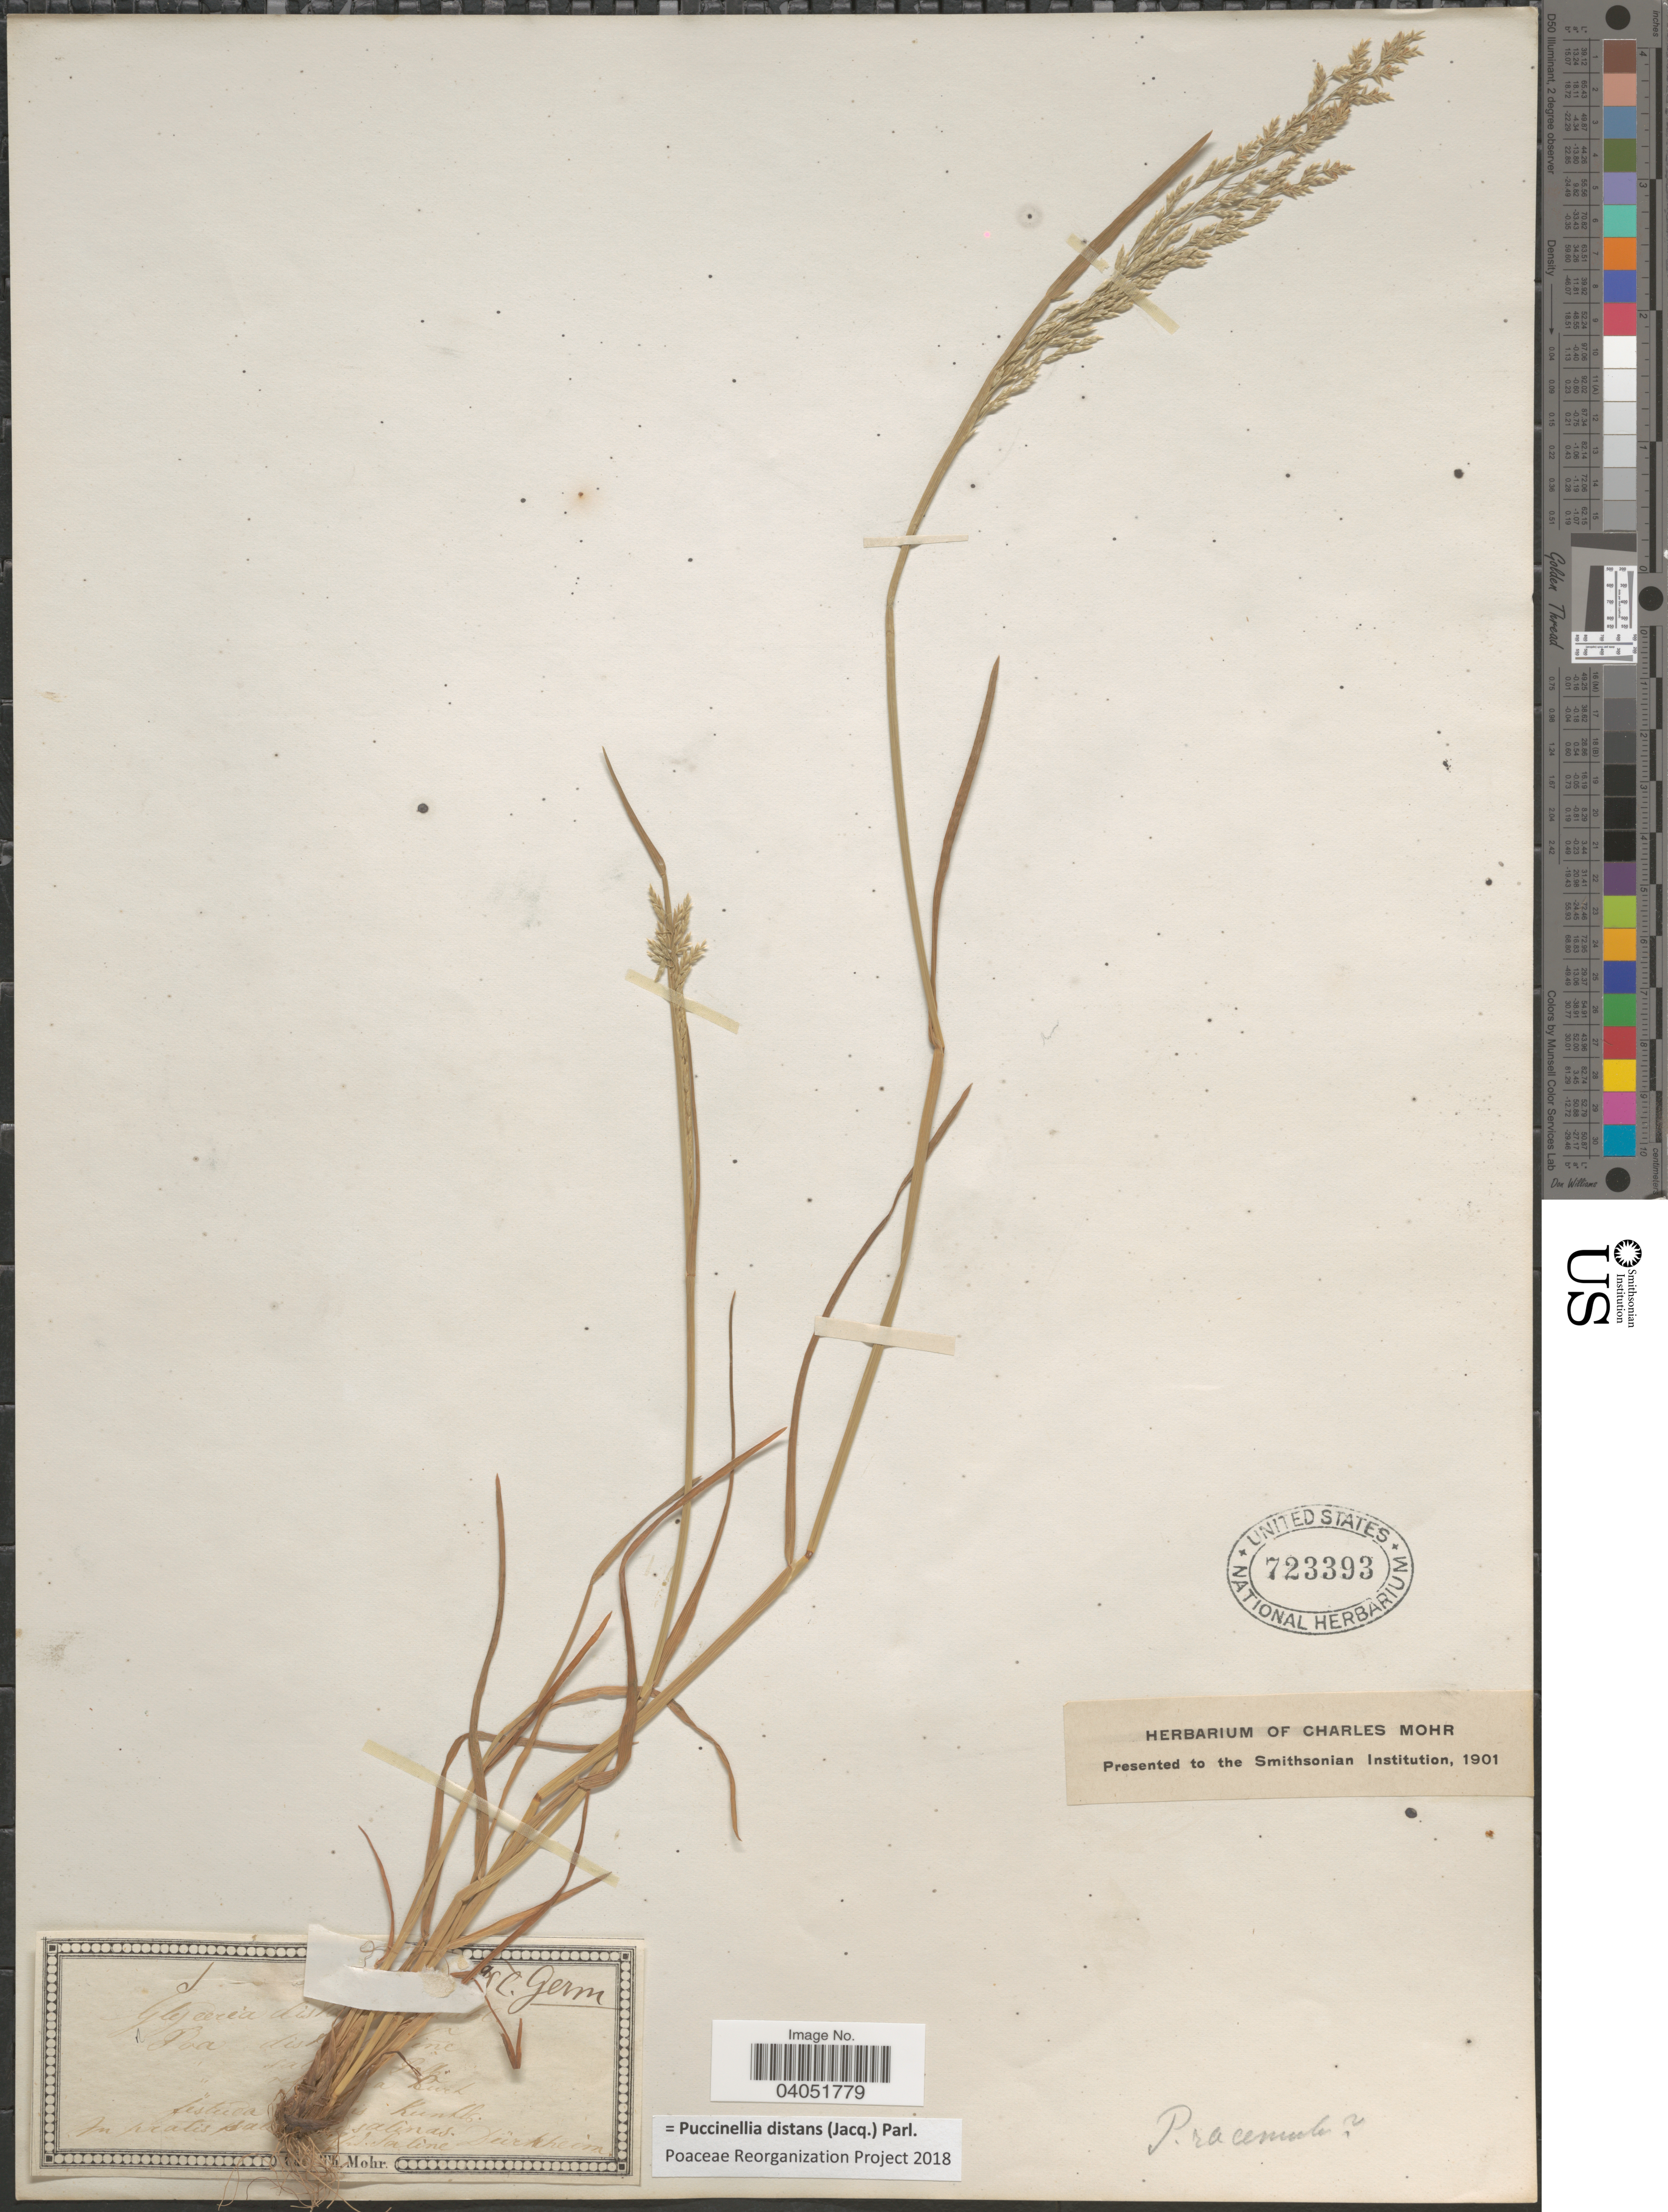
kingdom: Plantae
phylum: Tracheophyta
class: Liliopsida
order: Poales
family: Poaceae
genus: Puccinellia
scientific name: Puccinellia distans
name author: (Jacq.) Parl.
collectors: C. T. Mohr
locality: In pratis sa [illegible text] salinas. Dürkheim. [interpreted]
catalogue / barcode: US 723393